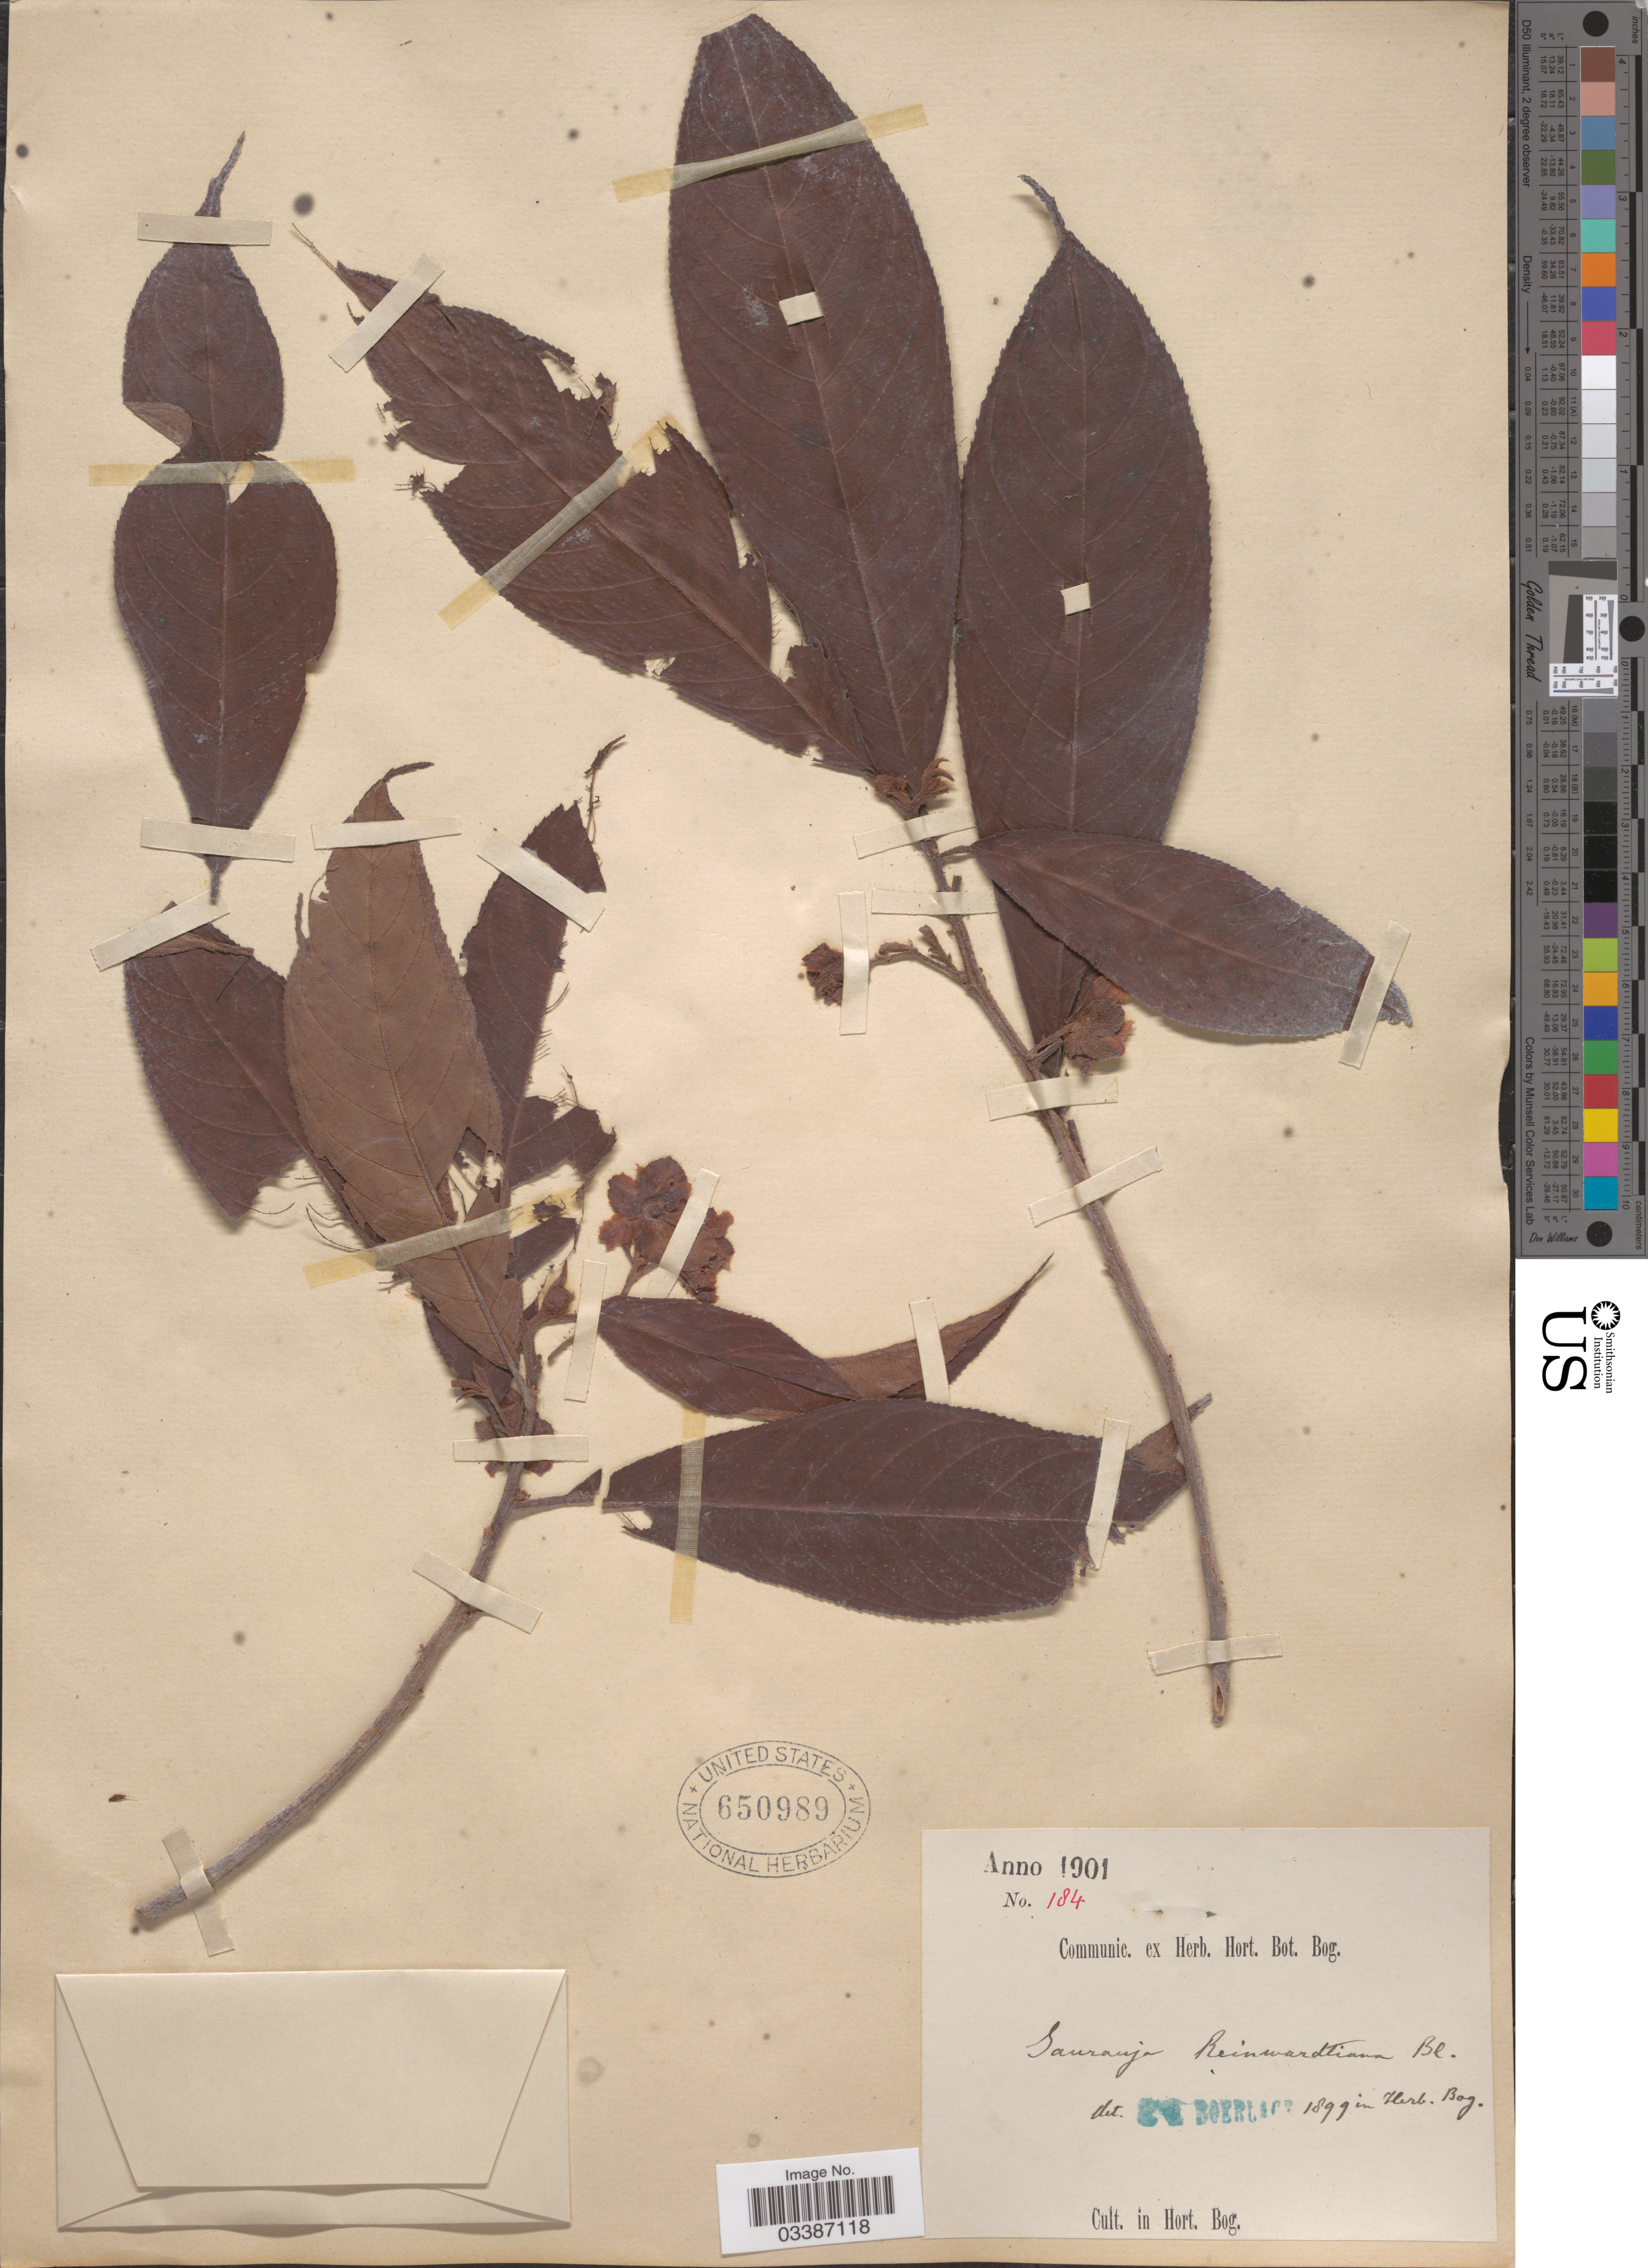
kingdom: Plantae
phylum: Tracheophyta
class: Magnoliopsida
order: Ericales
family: Actinidiaceae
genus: Saurauia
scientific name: Saurauia reinwardtiana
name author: Blume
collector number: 184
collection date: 1901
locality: Cult. in Hort. Bog.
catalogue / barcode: US 650989